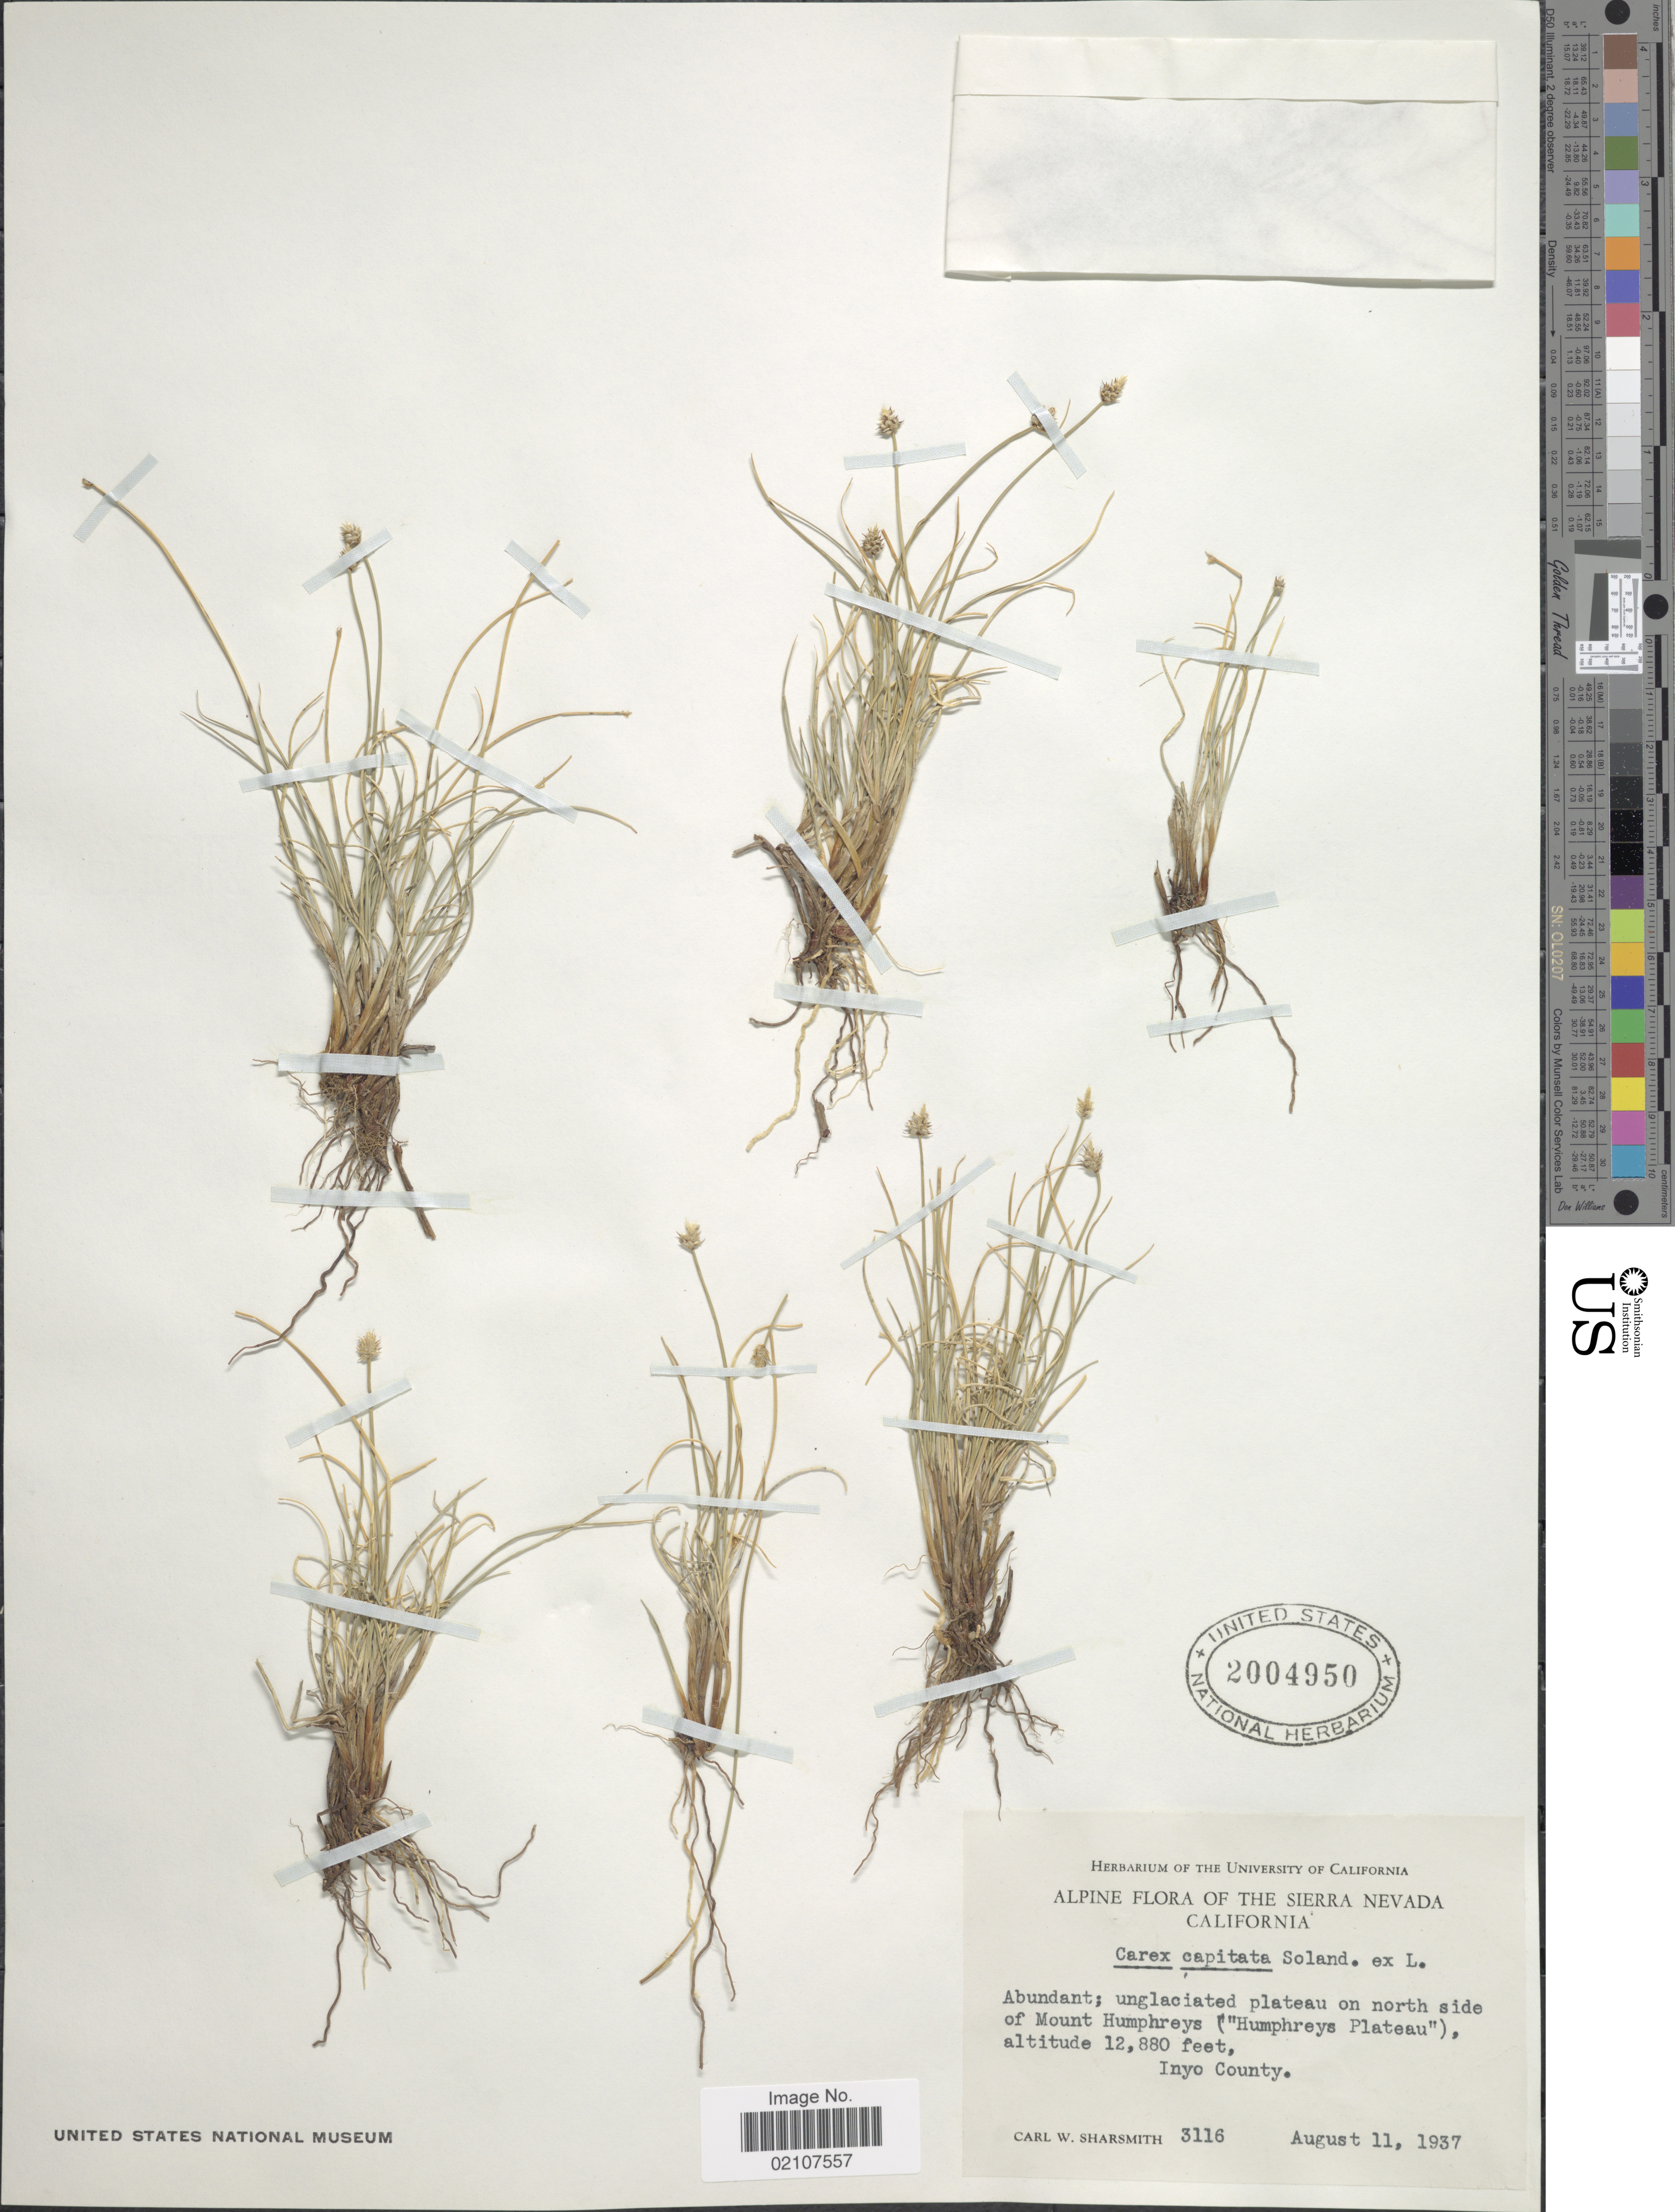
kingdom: Plantae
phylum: Tracheophyta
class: Liliopsida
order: Poales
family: Cyperaceae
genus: Carex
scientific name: Carex capitata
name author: L.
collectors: C. Sharsmith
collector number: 3116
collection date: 1937-08-11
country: United States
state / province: California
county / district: Inyo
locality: Alpine of The Sierra Nevada, Abundant; unglaciated plateau on north side of Mount Humpreys ('Humphreys Plateau'), Inyo County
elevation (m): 3926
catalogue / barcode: US 2004950